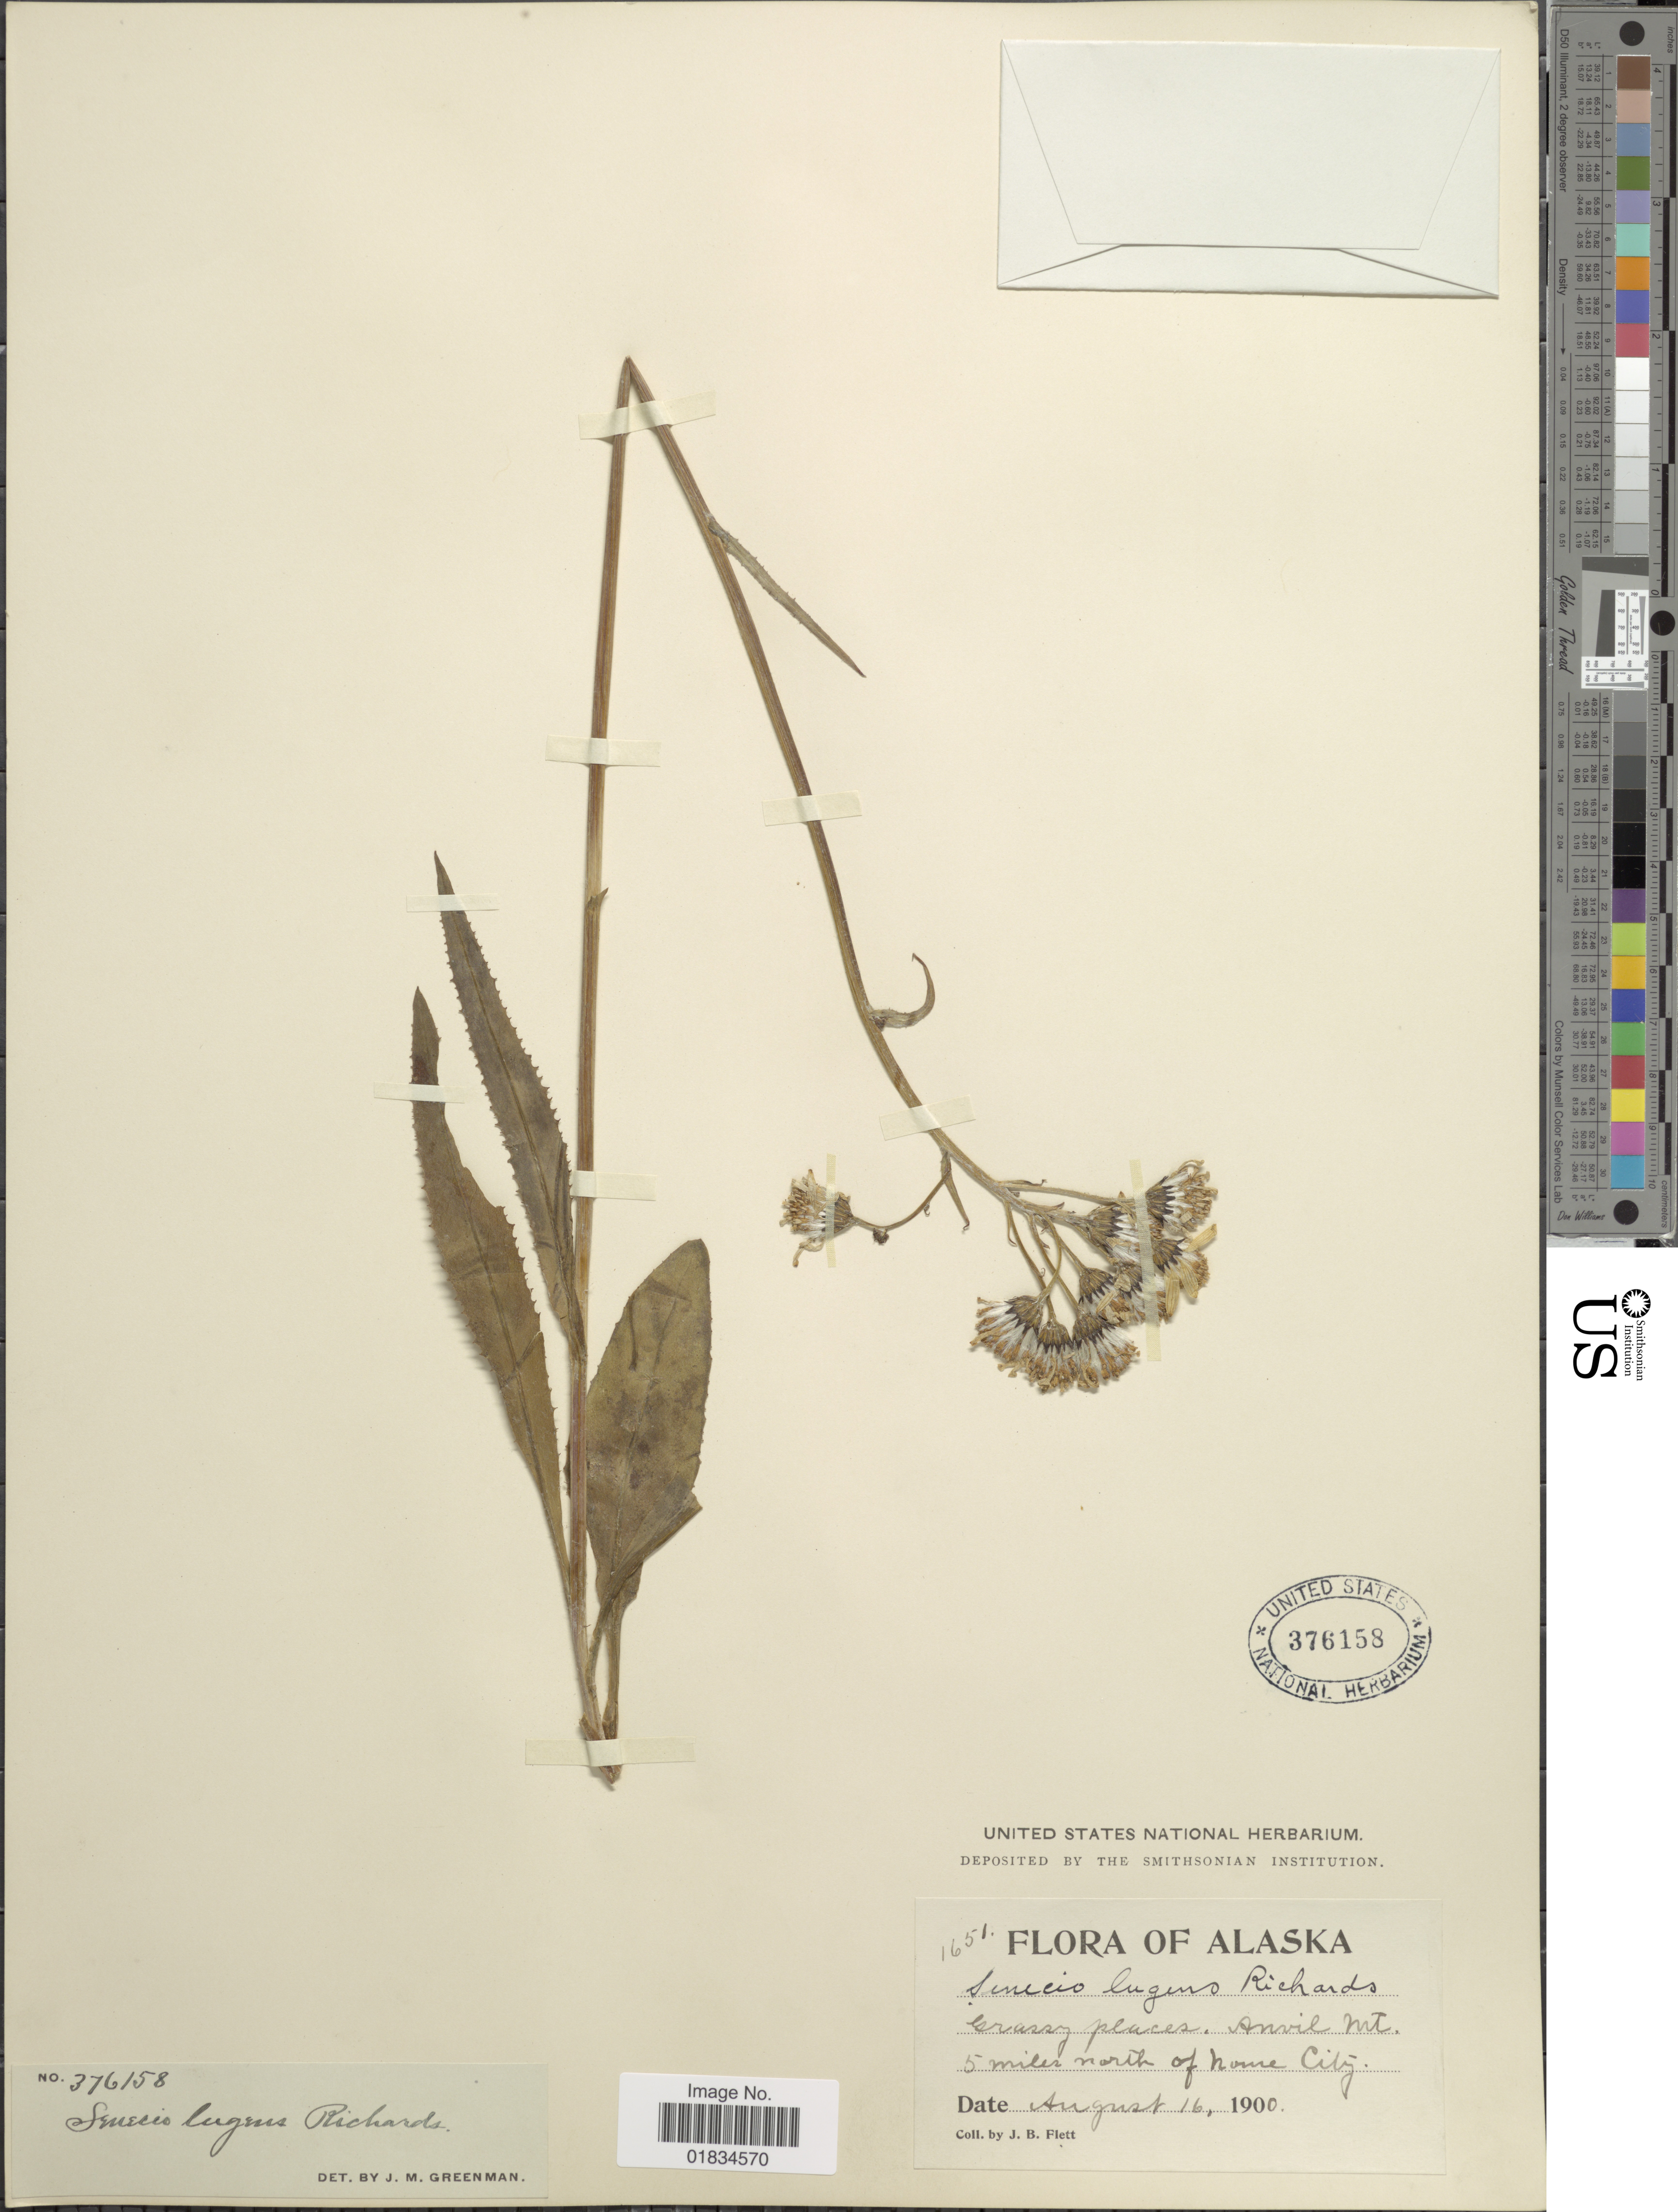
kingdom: Plantae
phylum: Tracheophyta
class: Magnoliopsida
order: Asterales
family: Asteraceae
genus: Senecio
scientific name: Senecio lugens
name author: Richardson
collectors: J. Flett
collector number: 1651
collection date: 1900-08-16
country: United States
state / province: Alaska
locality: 5 miles north of Nome City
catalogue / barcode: US 376158